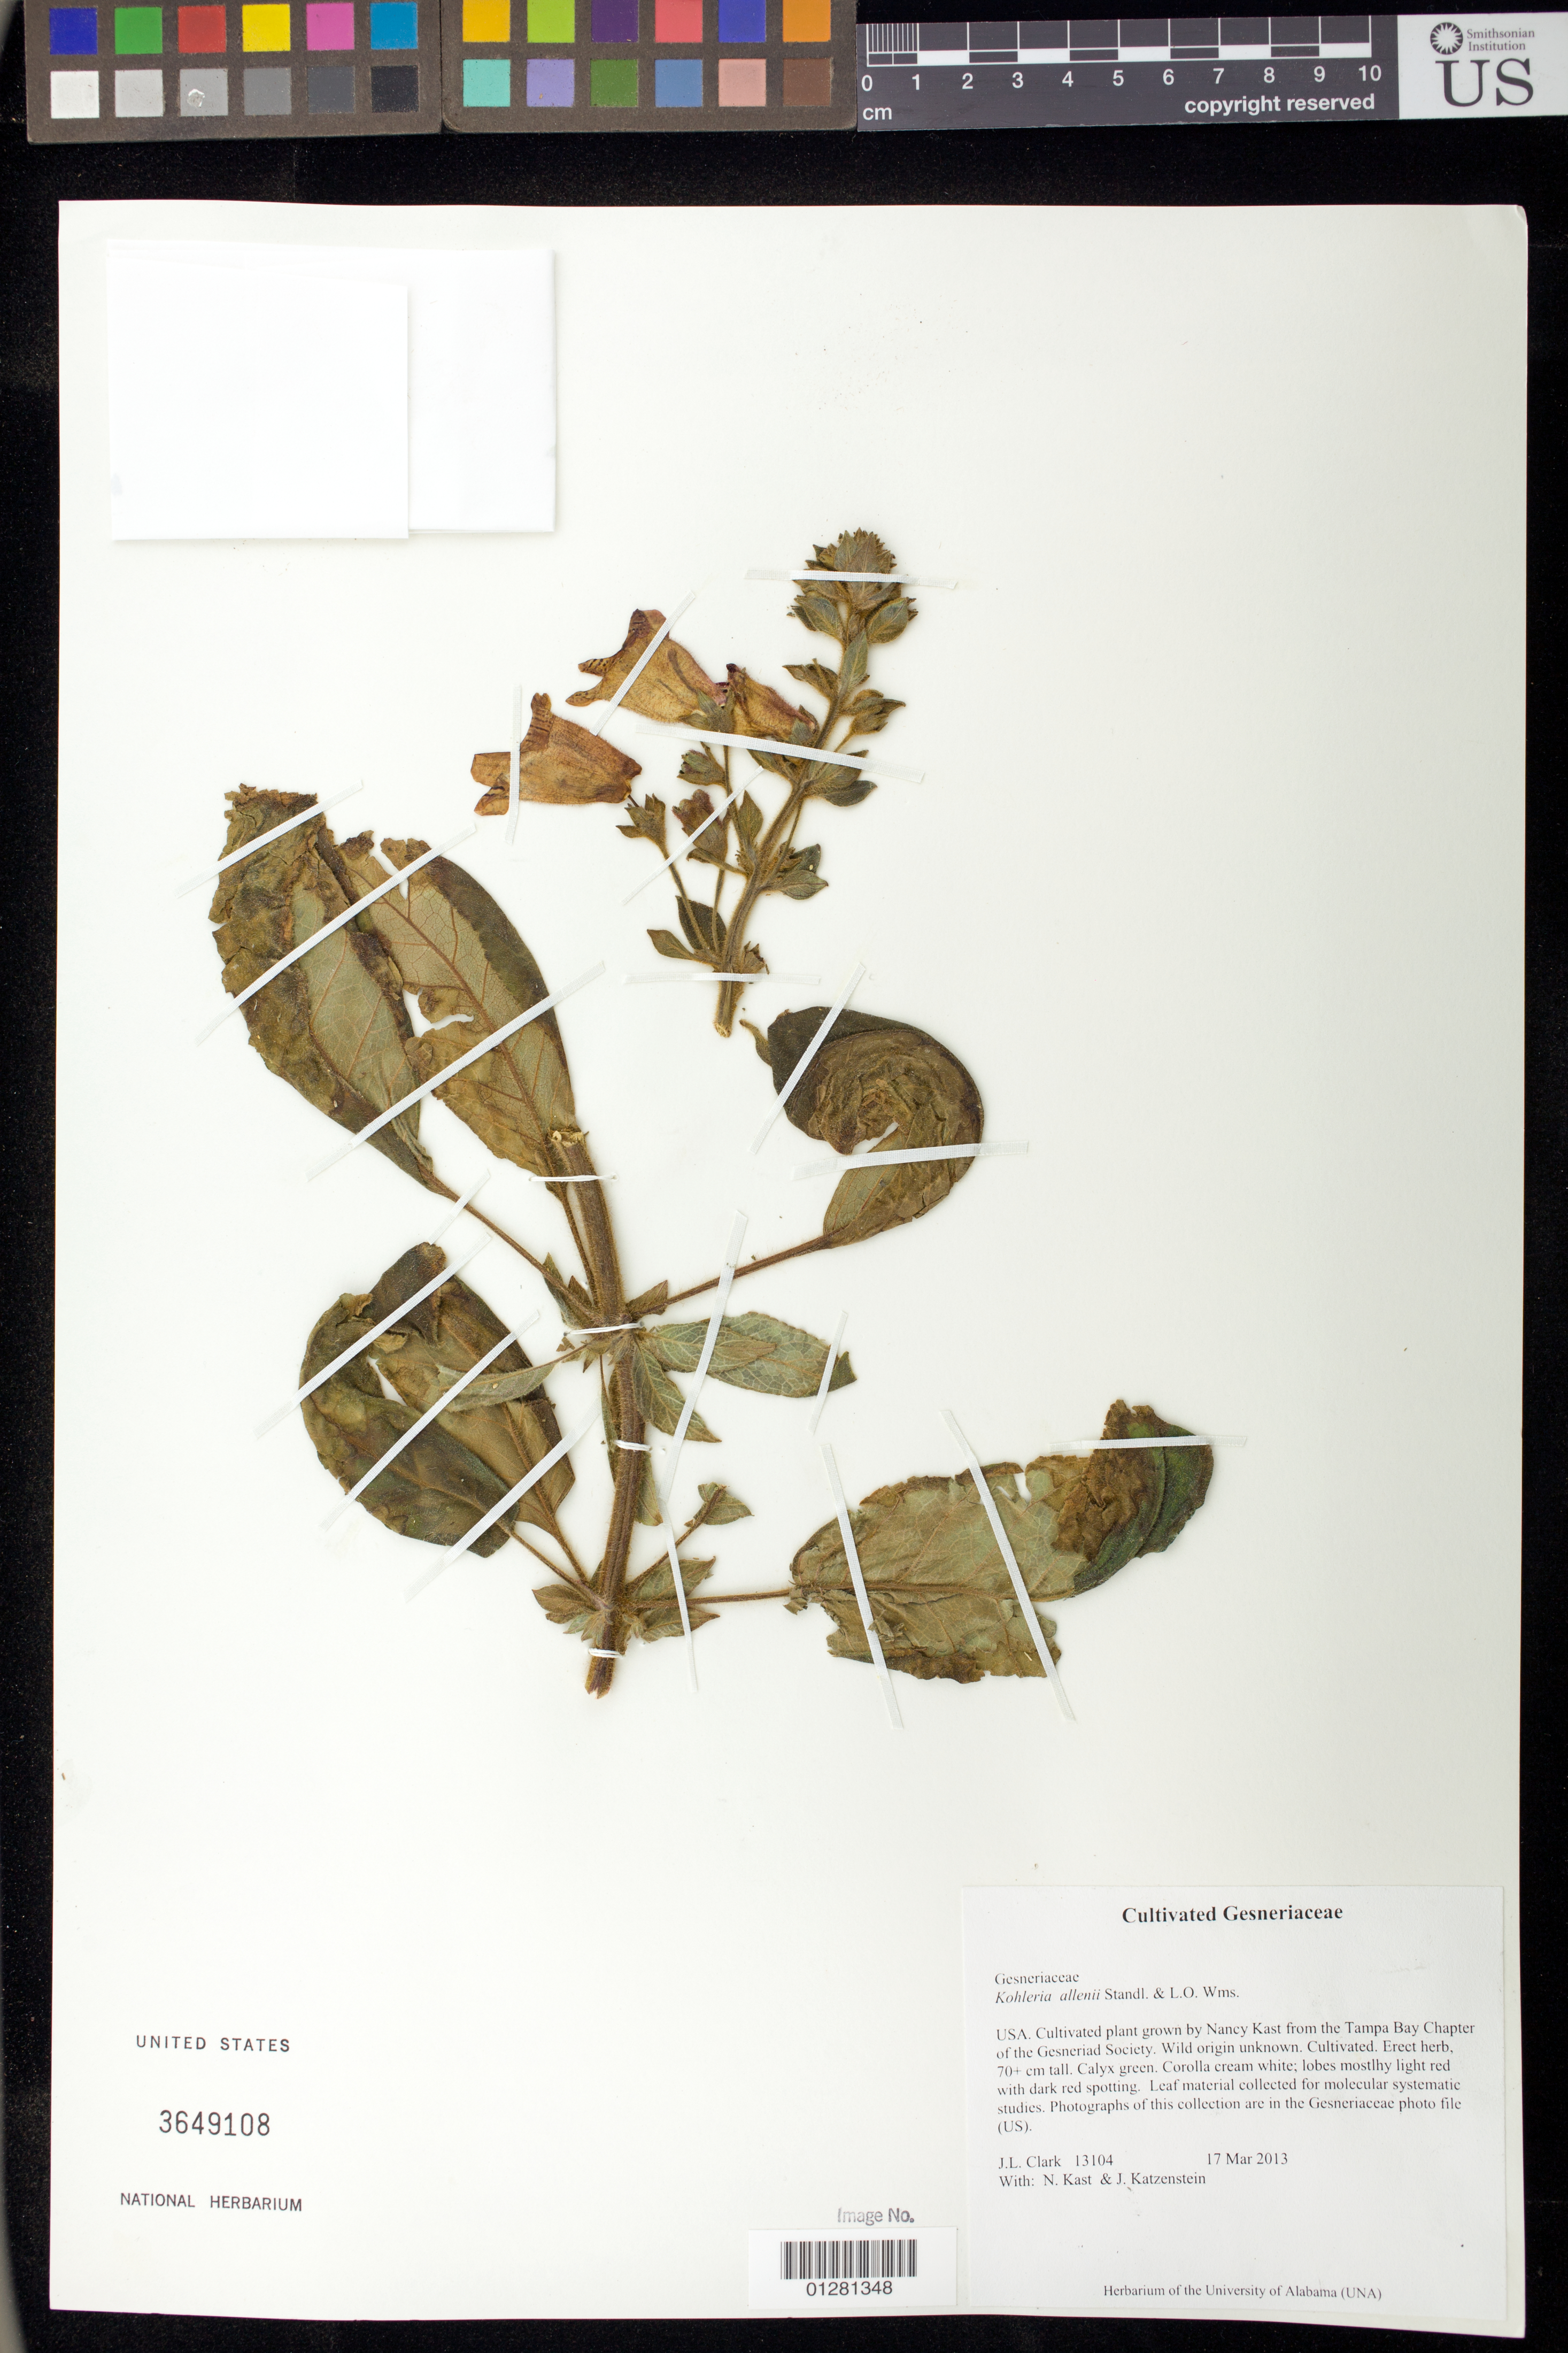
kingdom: Plantae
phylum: Tracheophyta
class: Magnoliopsida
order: Lamiales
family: Gesneriaceae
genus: Kohleria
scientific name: Kohleria allenii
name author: Standl. & L.O. Williams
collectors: J. L. Clark, N. Kast & J. Katzenstein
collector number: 13104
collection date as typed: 17 Mar 2013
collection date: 2013-03-17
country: United States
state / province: Florida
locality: Cultivated plant grown by Nancy Kast from the Tampa Bay Chapter of the Gesneriad Society.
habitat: Cultivated. Herb.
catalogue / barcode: US 3649108